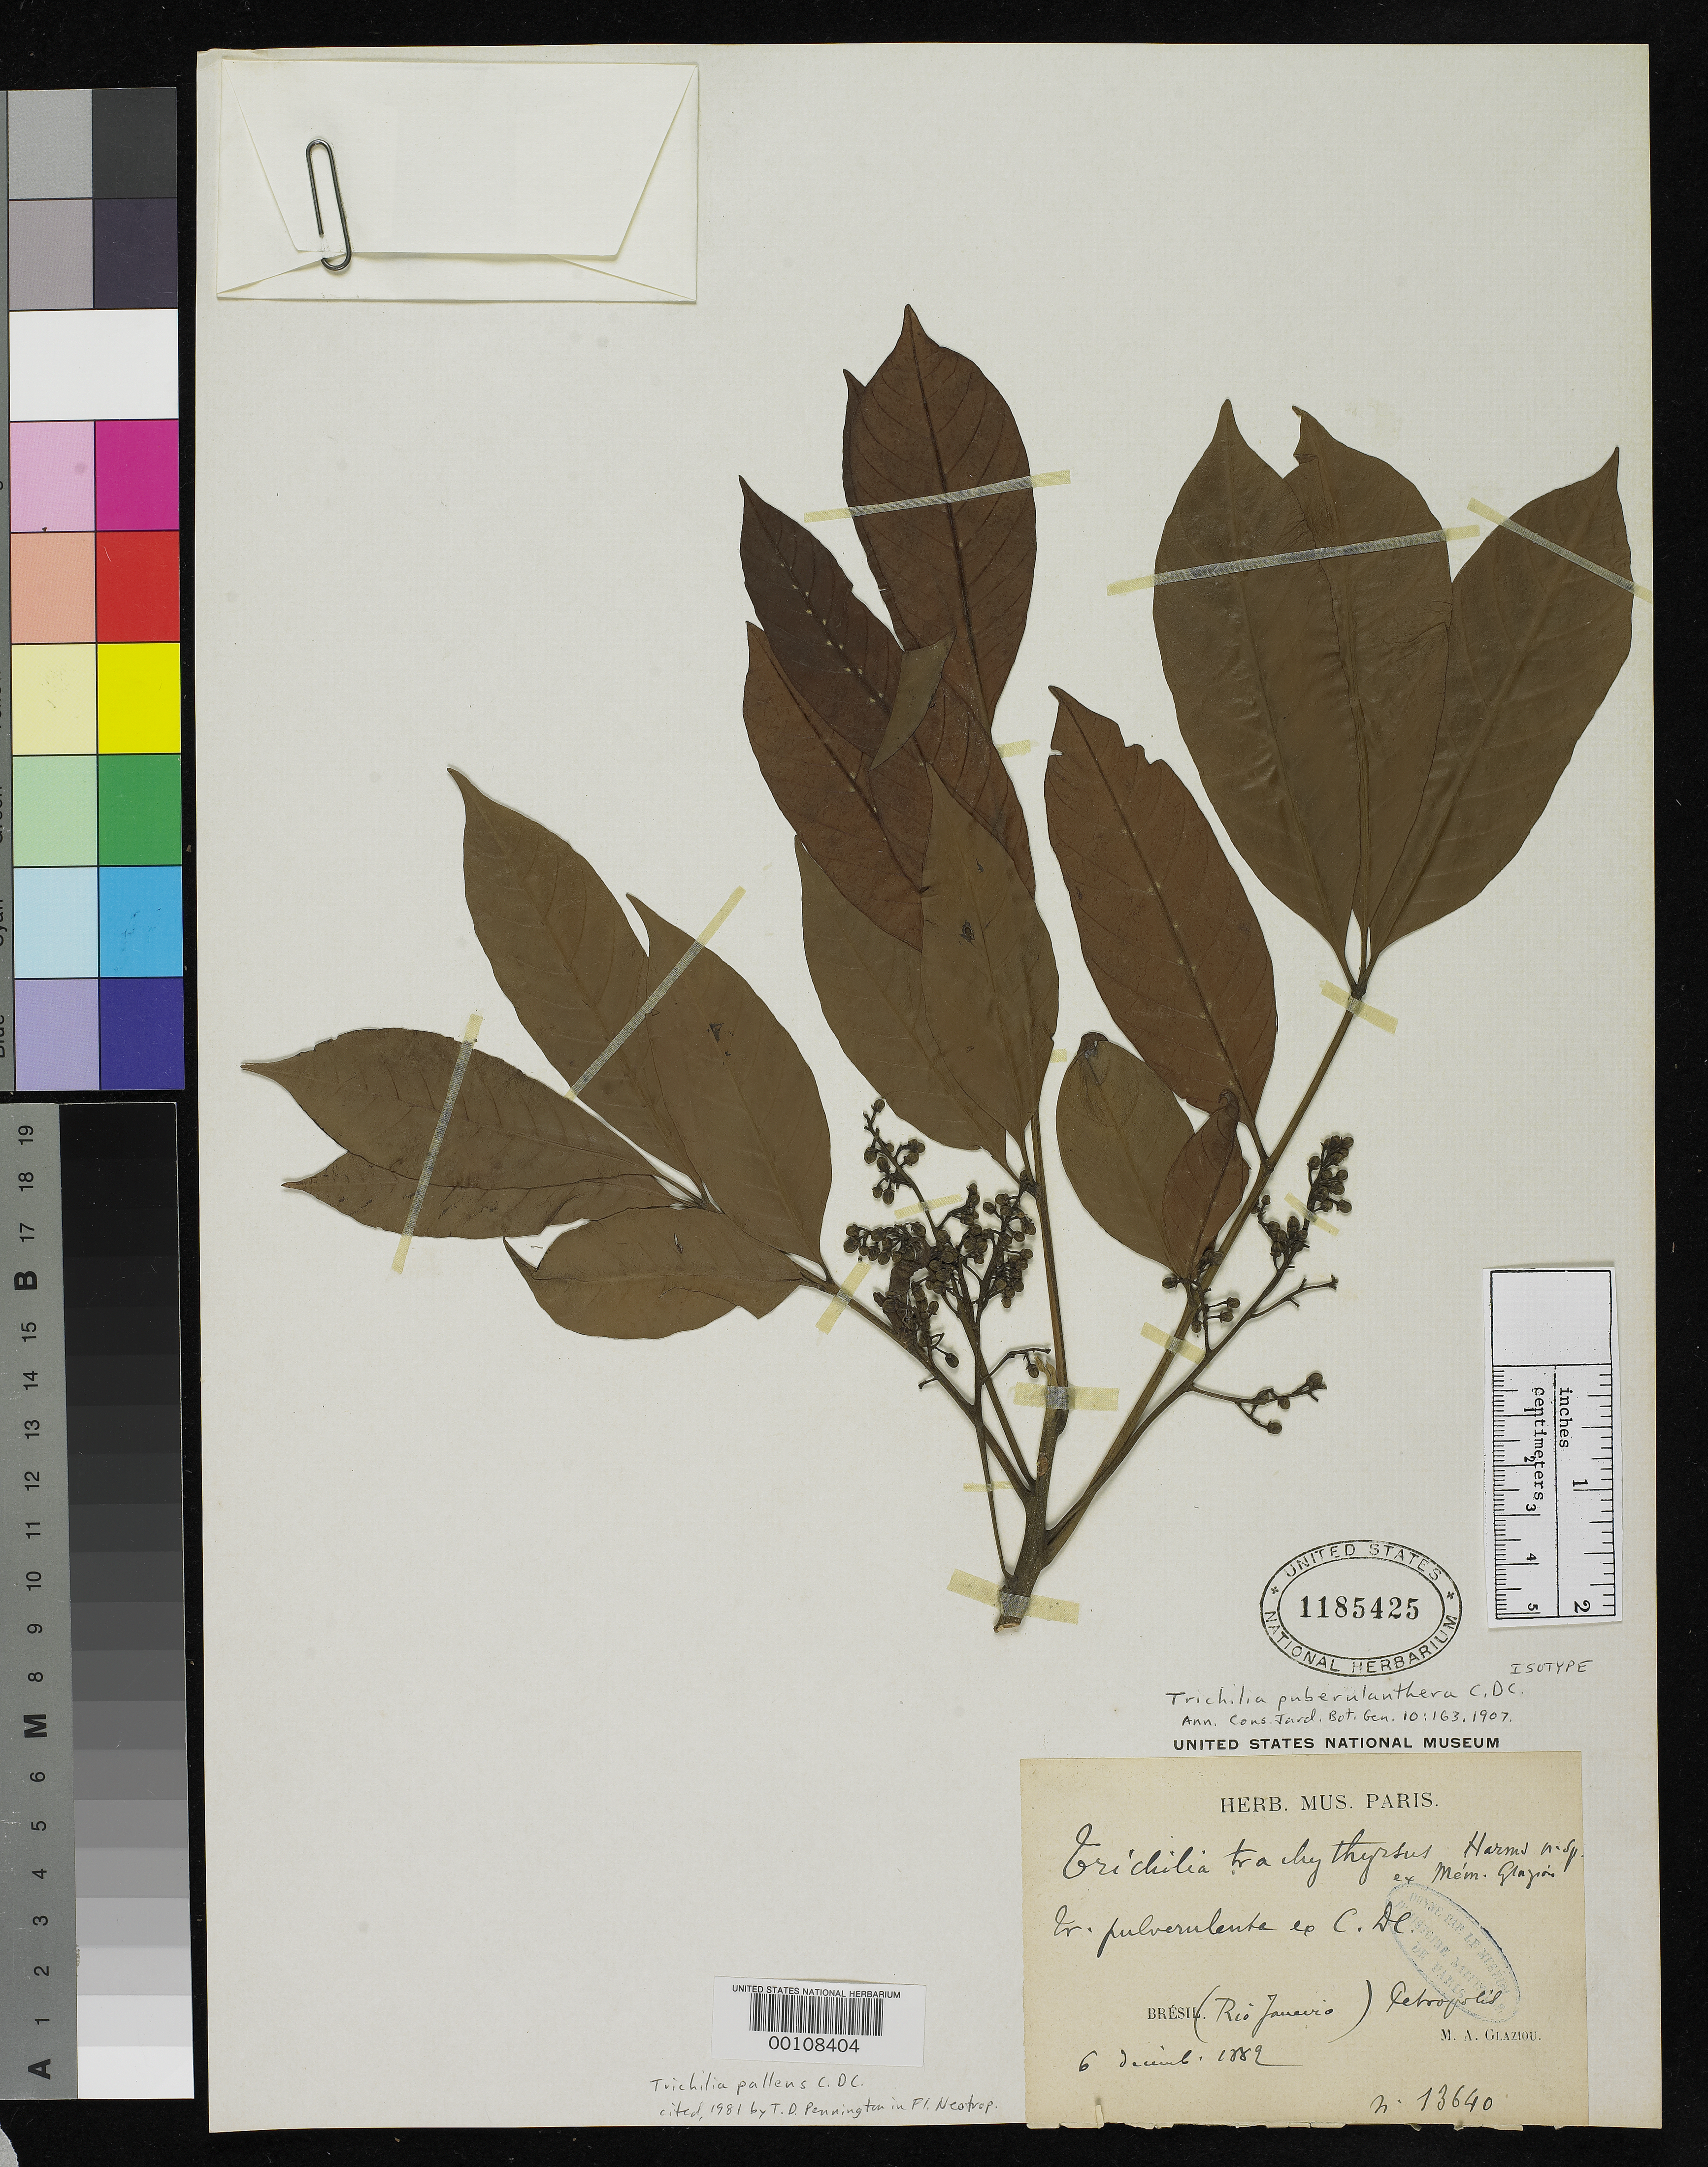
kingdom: Plantae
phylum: Tracheophyta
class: Magnoliopsida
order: Sapindales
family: Meliaceae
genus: Trichilia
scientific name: Trichilia puberulanthera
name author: C. DC.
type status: Isotype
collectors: A. F. M. Glaziou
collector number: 13640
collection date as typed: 06 Dec 1889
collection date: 1889-12-06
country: Brazil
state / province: Rio de Janeiro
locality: Petropolis.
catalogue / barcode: US 1185425